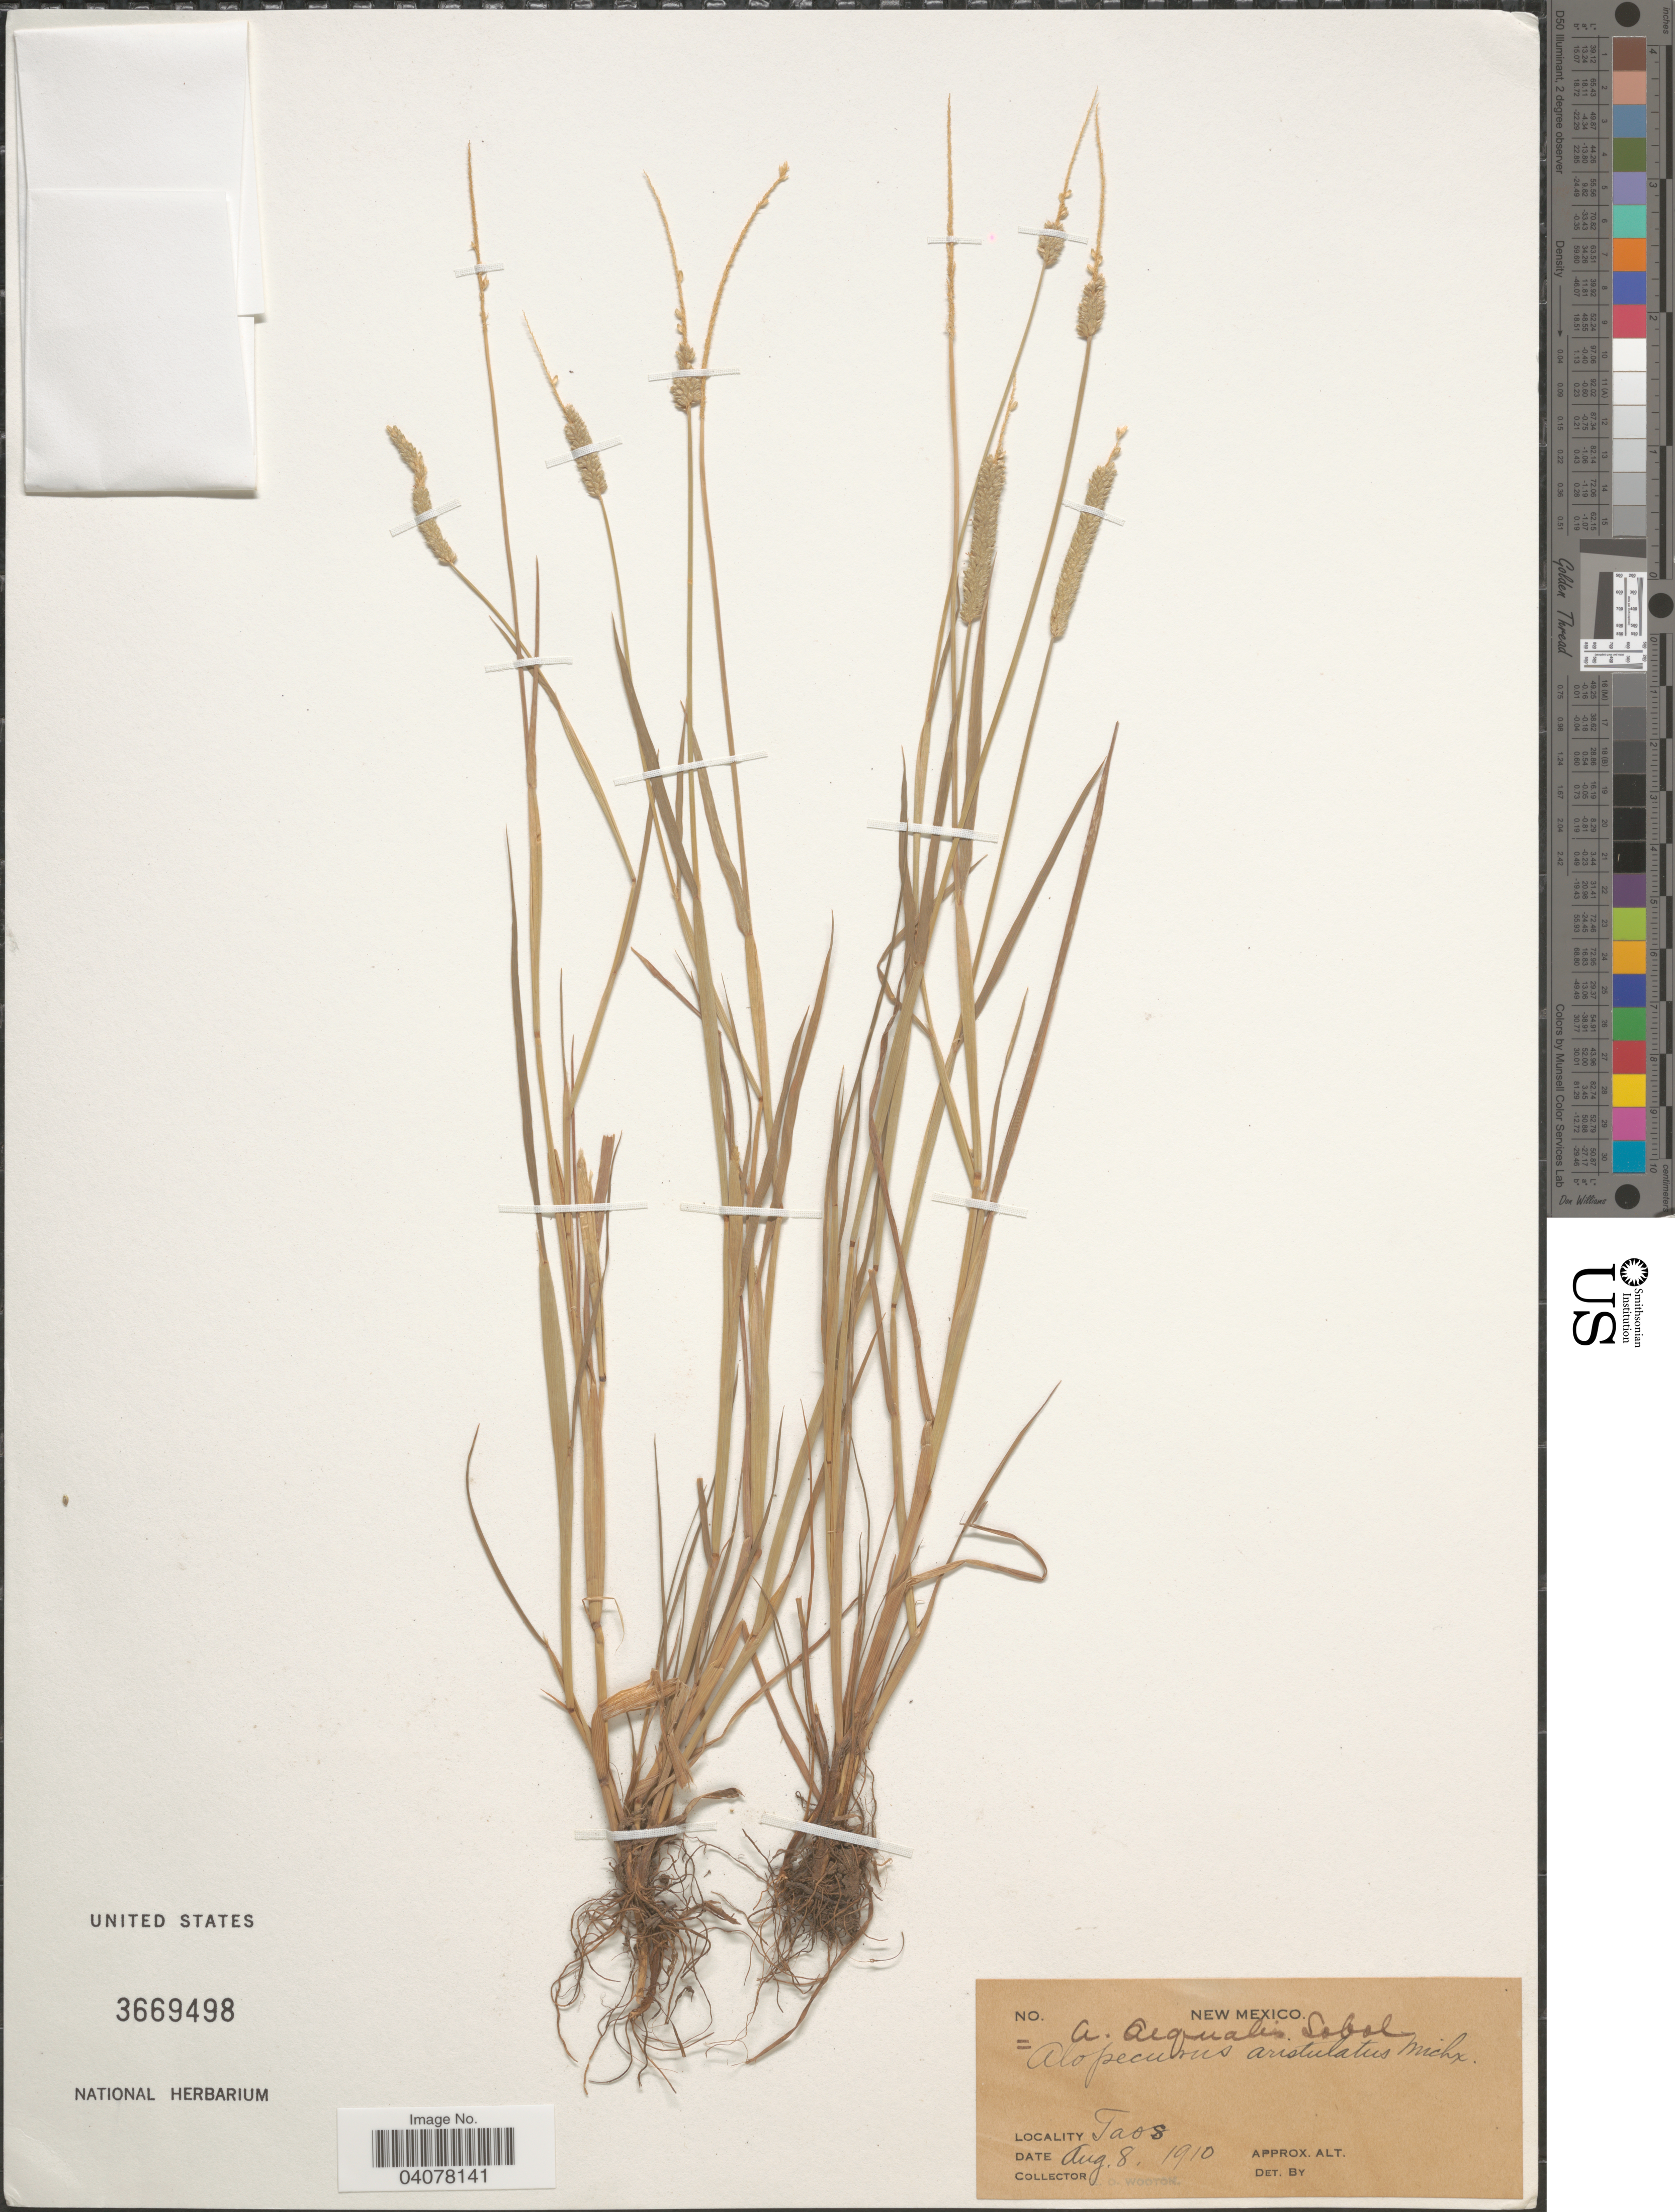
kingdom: Plantae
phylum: Tracheophyta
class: Liliopsida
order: Poales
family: Poaceae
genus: Alopecurus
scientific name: Alopecurus aequalis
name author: Sobol.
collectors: E. O. Wooton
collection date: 1910-08-08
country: United States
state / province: New Mexico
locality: Taos.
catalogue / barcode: US 3669498